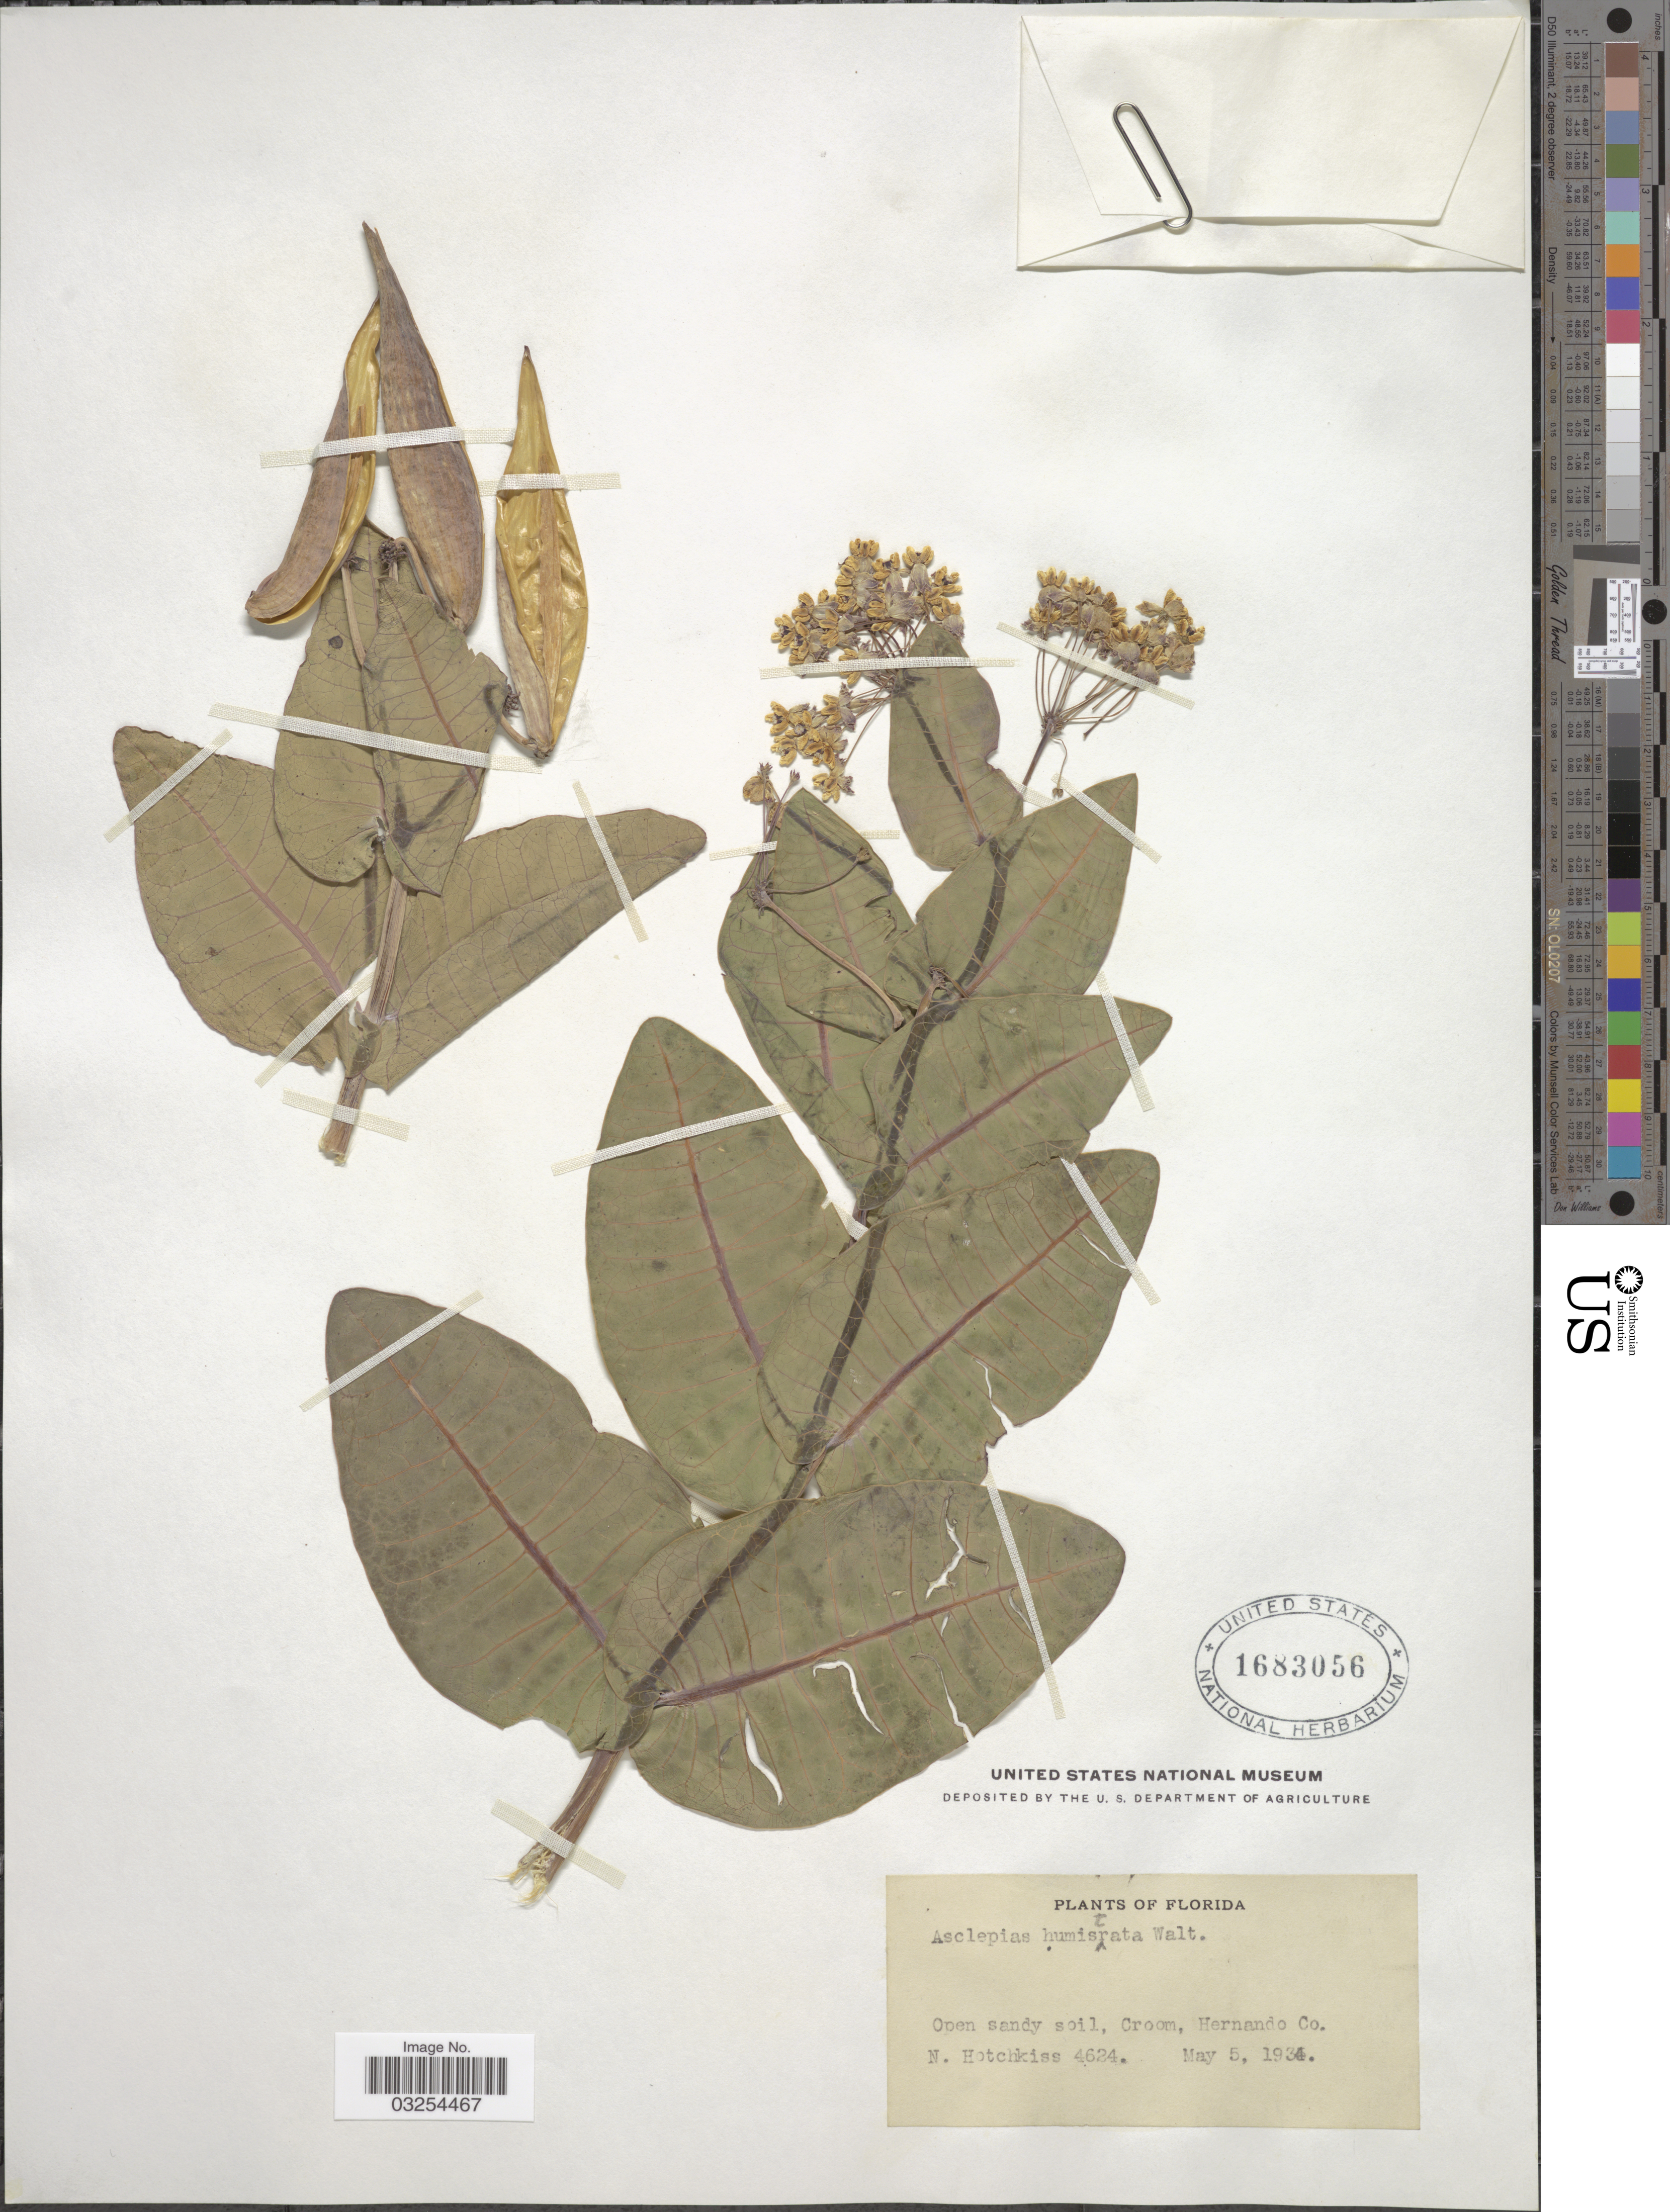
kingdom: Plantae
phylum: Tracheophyta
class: Magnoliopsida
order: Gentianales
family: Apocynaceae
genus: Asclepias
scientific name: Asclepias humistrata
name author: Walter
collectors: N. Hotchkiss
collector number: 4624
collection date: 1934-05-05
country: United States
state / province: Florida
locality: Croom, Hernando Co.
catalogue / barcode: US 1683056